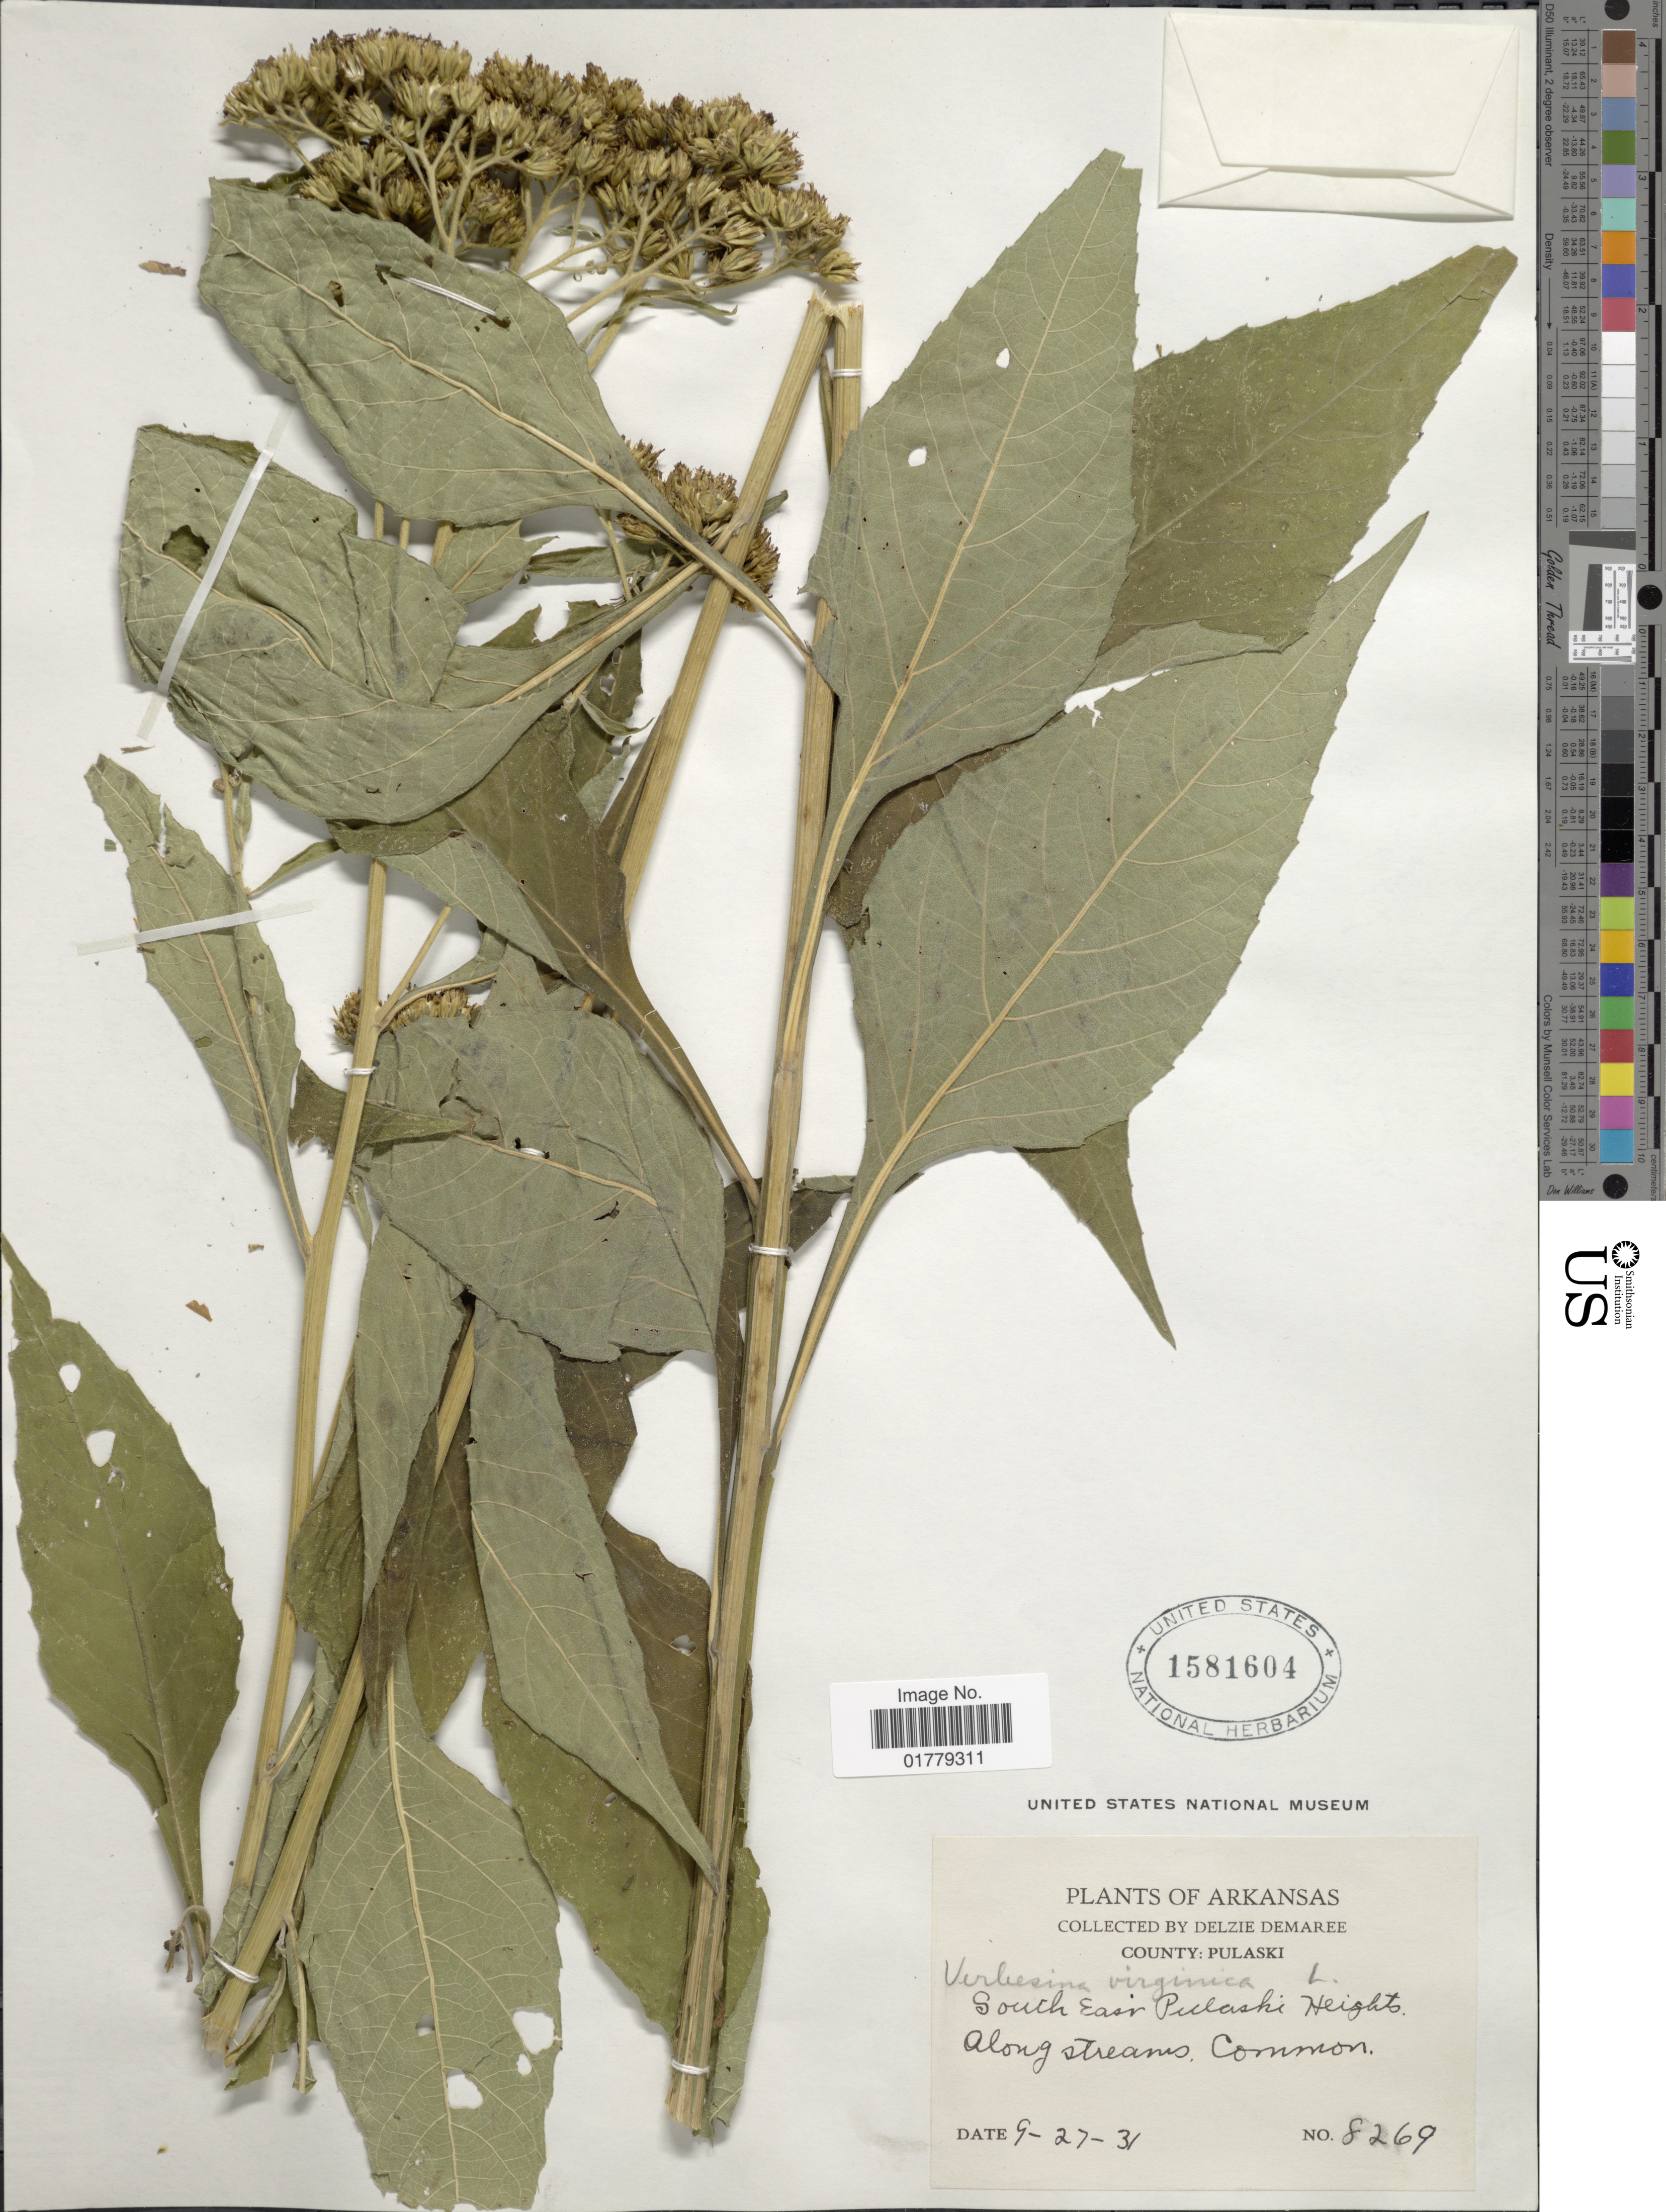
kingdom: Plantae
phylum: Tracheophyta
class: Magnoliopsida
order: Asterales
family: Asteraceae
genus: Verbesina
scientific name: Verbesina virginica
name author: L.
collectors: D. Demaree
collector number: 8269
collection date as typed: Transcribed d/m/y: 27/9/31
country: United States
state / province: Arkansas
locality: County: Pulaski. South East Pulaski Heights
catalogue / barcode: US 1581604